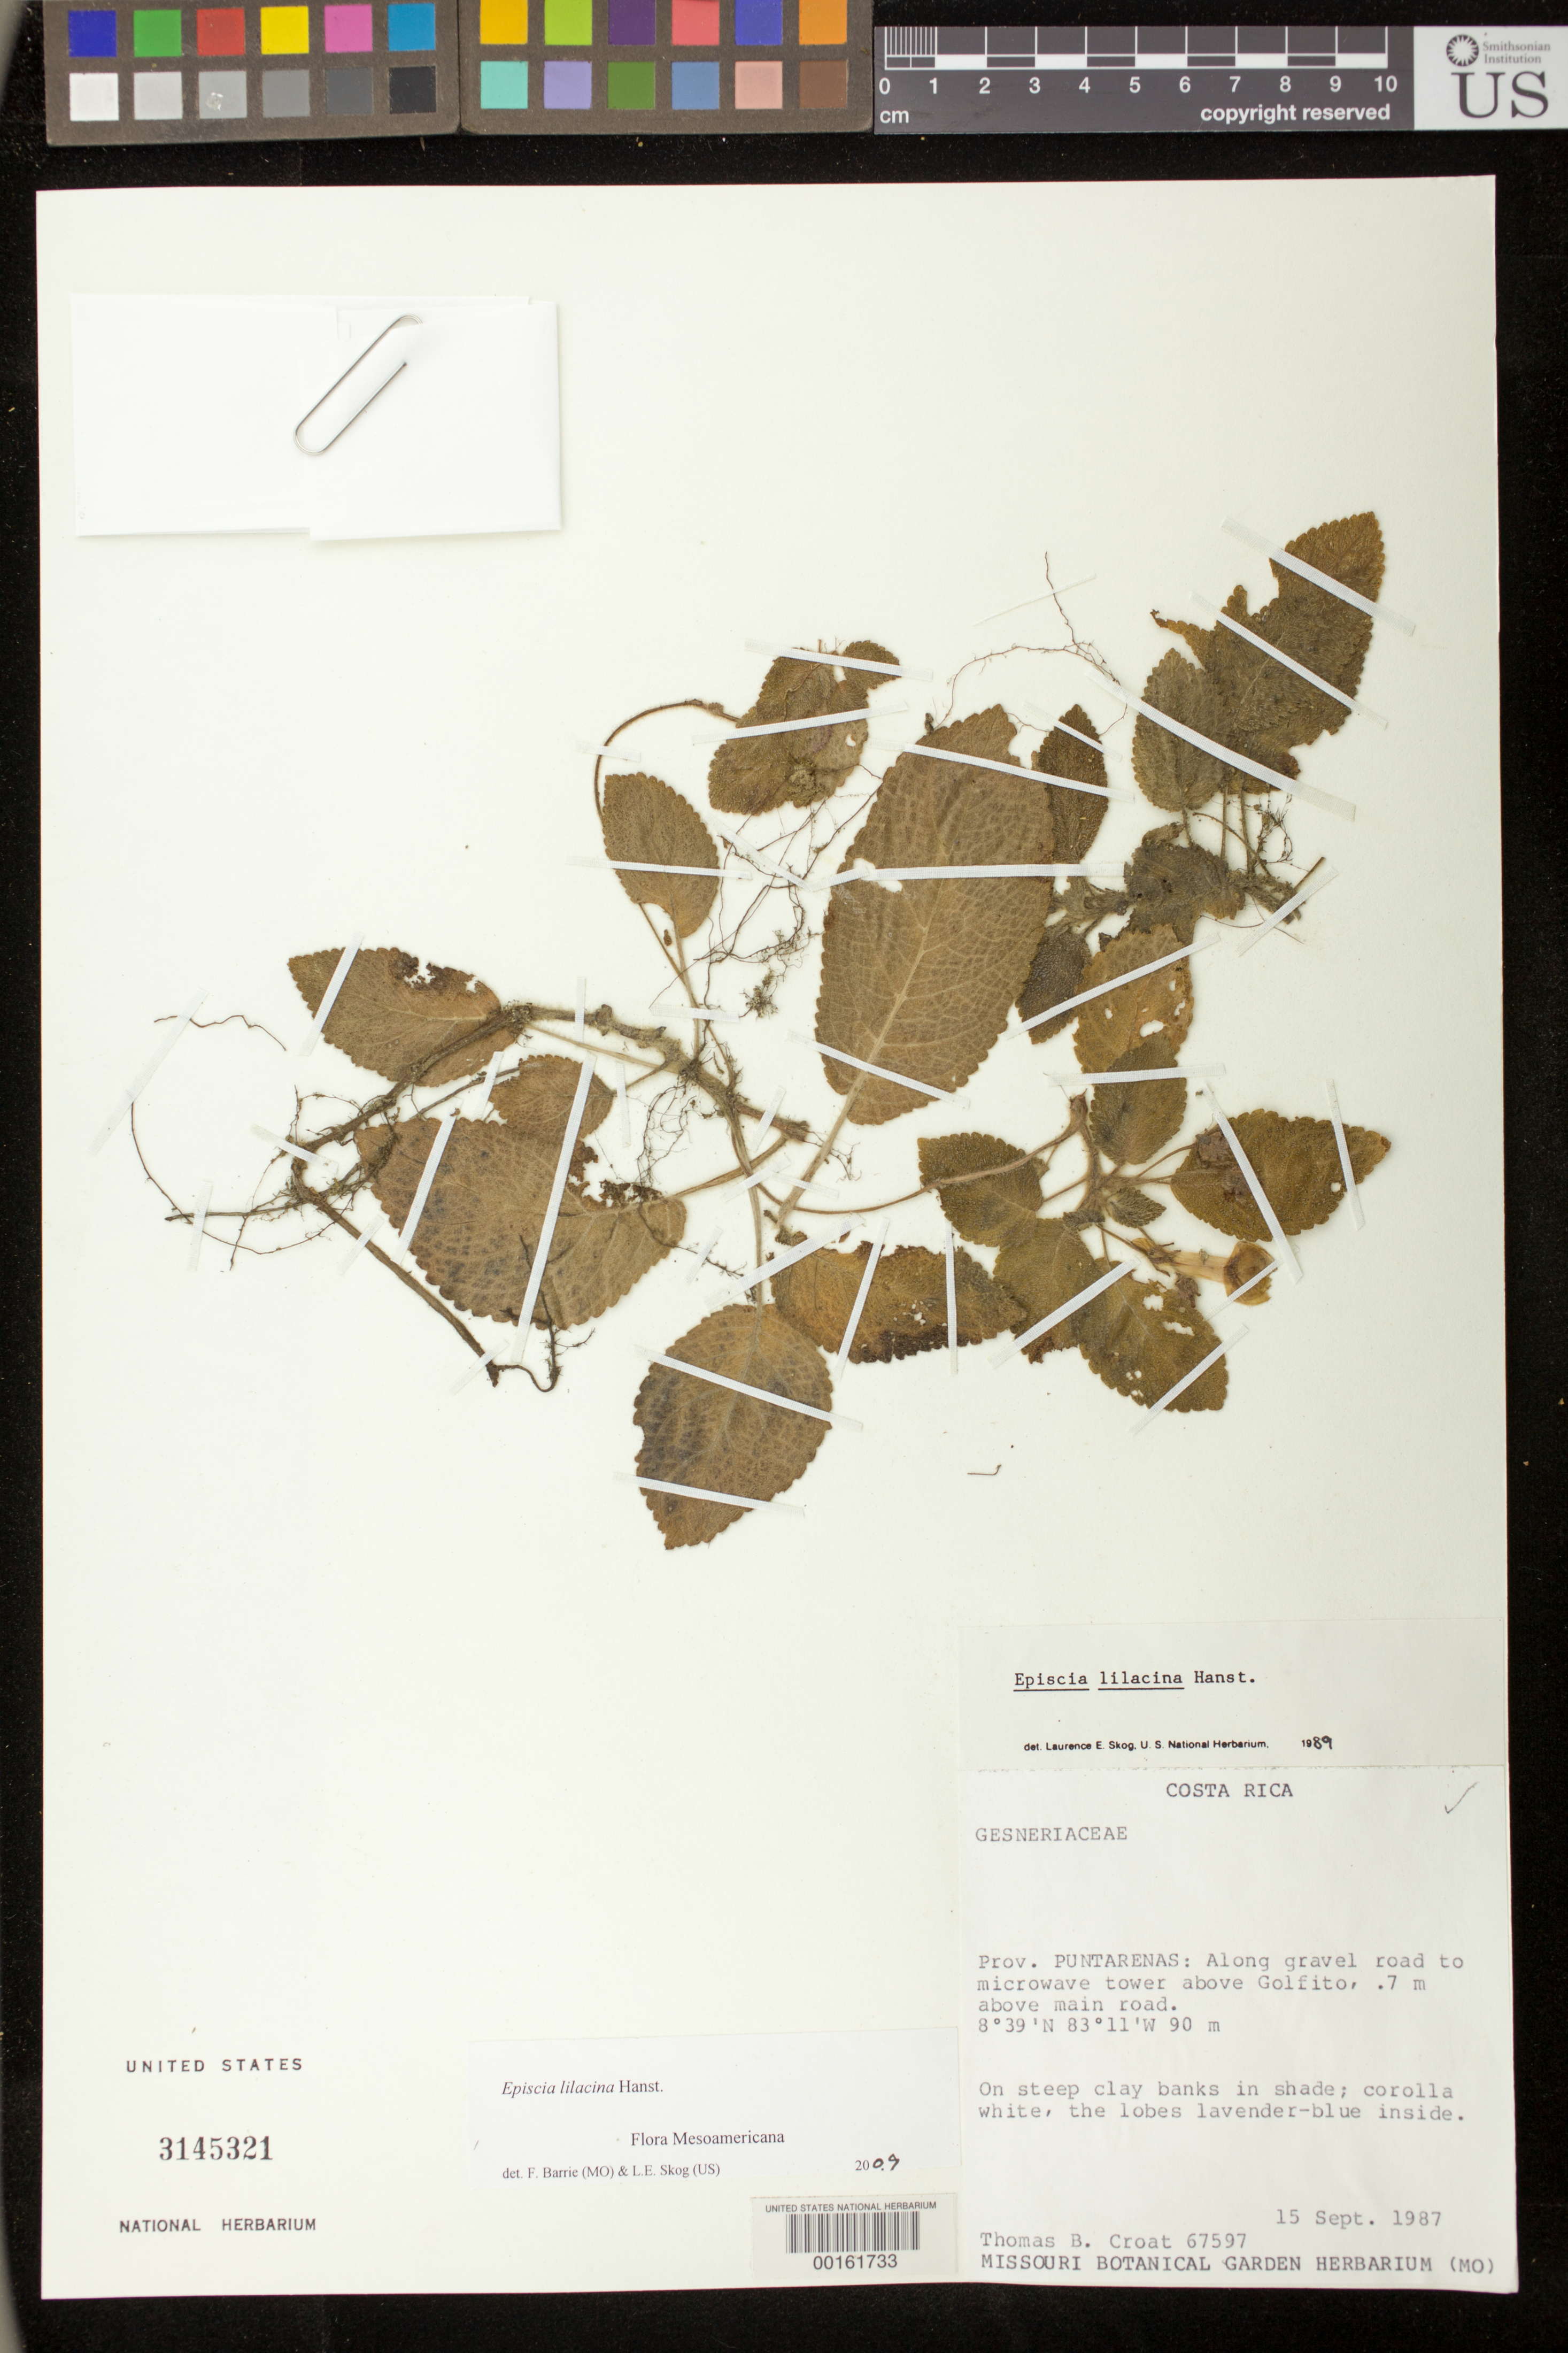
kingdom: Plantae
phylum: Tracheophyta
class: Magnoliopsida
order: Lamiales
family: Gesneriaceae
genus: Episcia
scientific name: Episcia lilacina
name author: Hanst.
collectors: T. B. Croat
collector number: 67597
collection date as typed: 15 Sep 1987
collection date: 1987-09-15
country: Costa Rica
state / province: Puntarenas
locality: Along gravel road to microwave tower above Golfito, 0.7 m above main road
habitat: On steep clay banks in shade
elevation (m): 90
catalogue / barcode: US 3145321